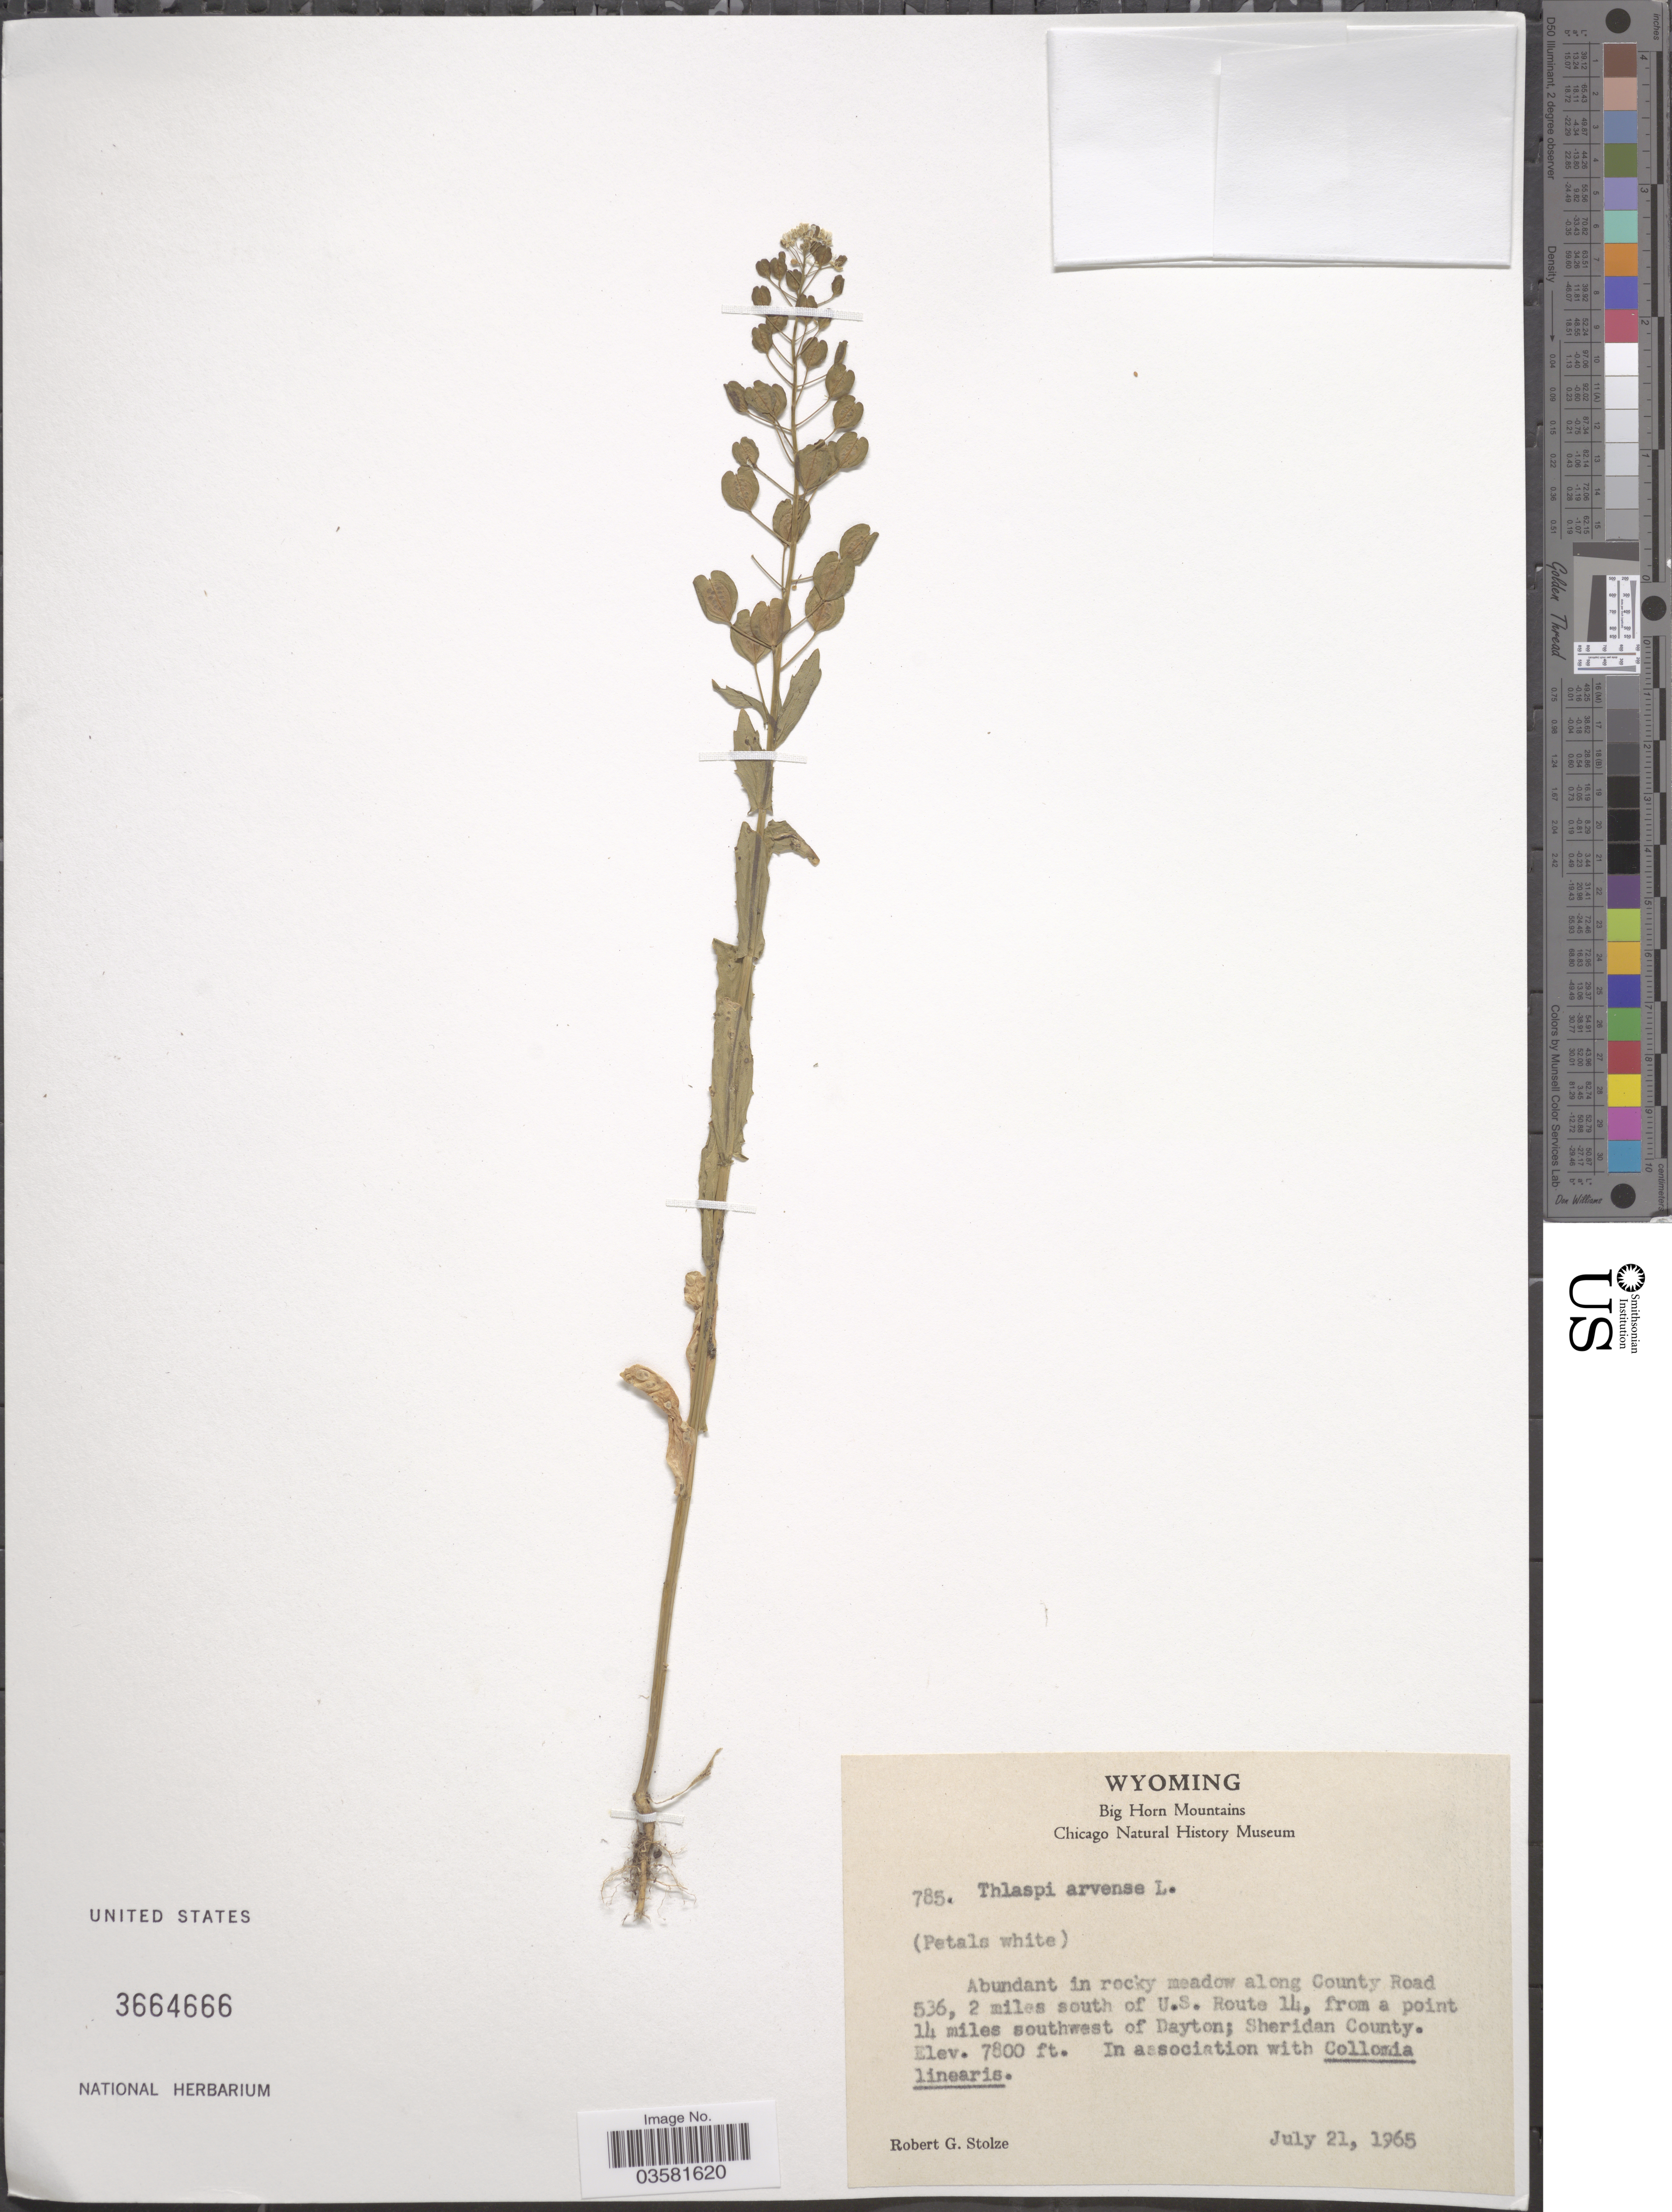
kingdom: Plantae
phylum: Tracheophyta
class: Magnoliopsida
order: Brassicales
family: Brassicaceae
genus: Thlaspi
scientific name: Thlaspi arvense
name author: L.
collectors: R. G. Stolze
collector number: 785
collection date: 1965-07-21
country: United States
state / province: Wyoming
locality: Big Horn Mountains. Along County Road 536, 2 miles south of U.S. Route 14, from a point 14 miles southwest of Dayton; Sheridan County.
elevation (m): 2377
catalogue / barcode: US 3664666